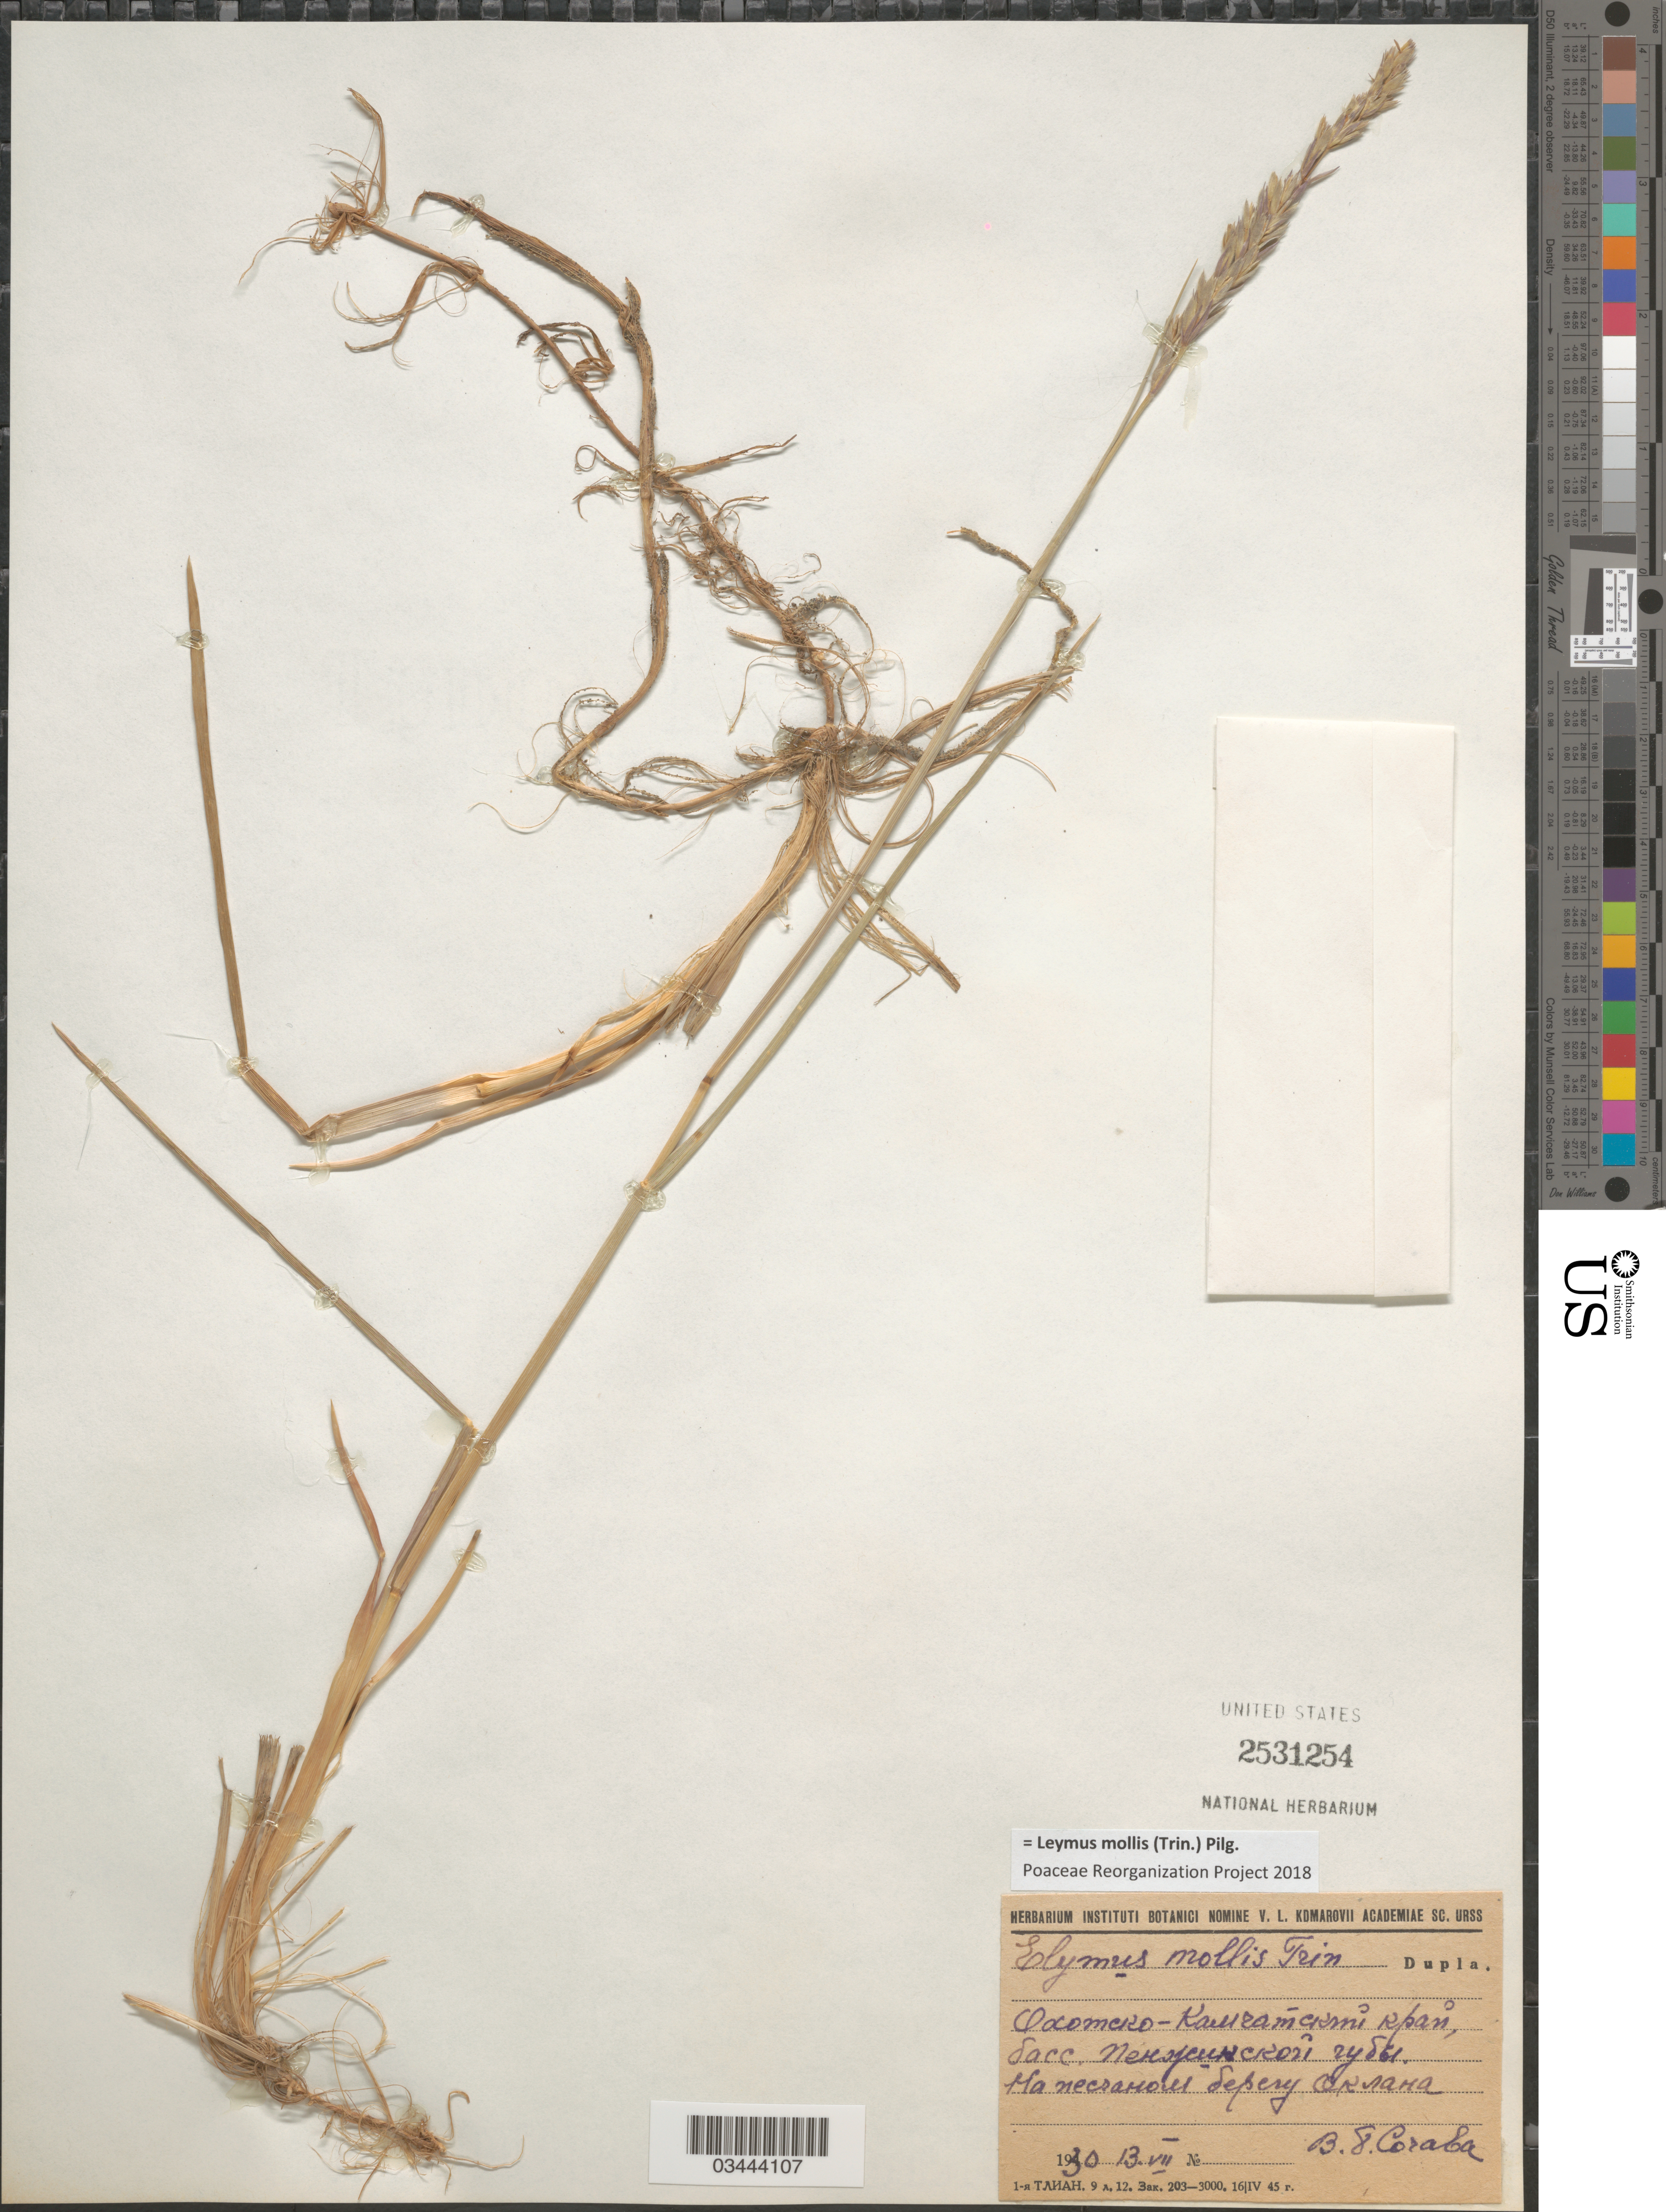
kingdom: Plantae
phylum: Tracheophyta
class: Liliopsida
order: Poales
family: Poaceae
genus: Leymus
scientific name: Leymus mollis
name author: (Trin.) Pilg.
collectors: V. Sochava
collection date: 1930-07-13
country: Russian Federation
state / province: Kamchatka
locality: Shores of Oklan, bay Penzhinskaya Guba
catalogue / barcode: US 2531254